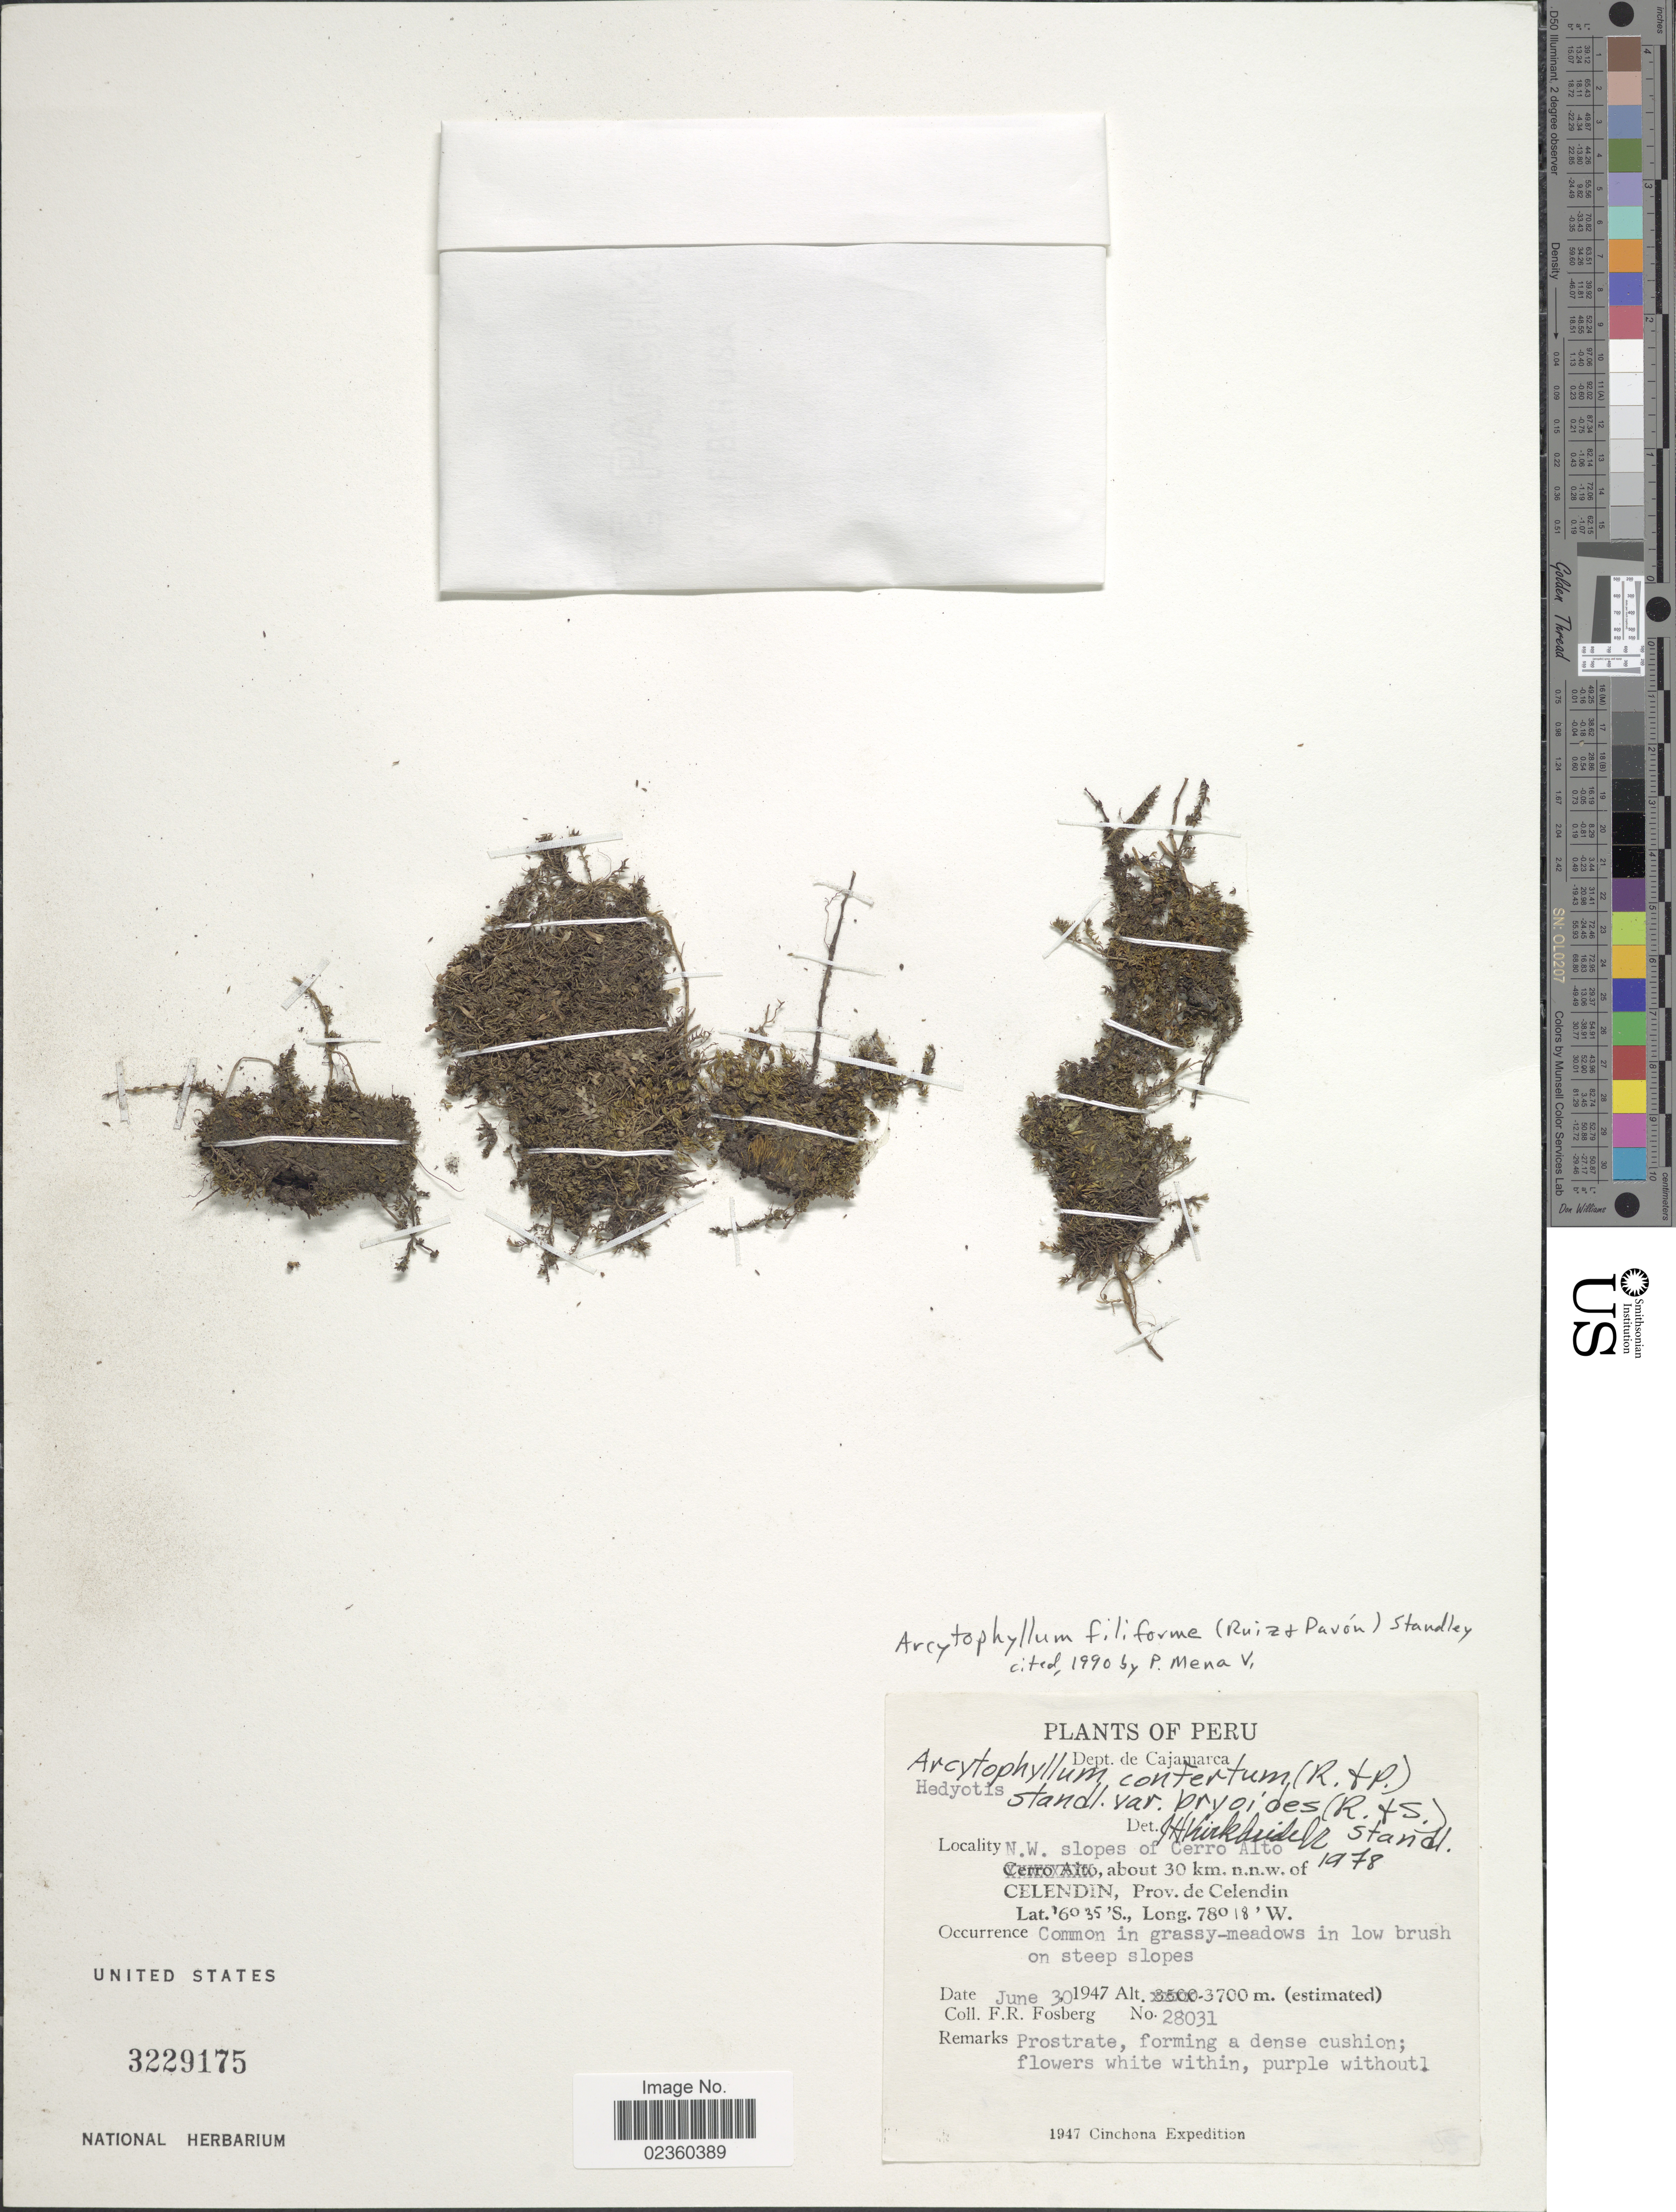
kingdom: Plantae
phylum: Tracheophyta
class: Magnoliopsida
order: Gentianales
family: Rubiaceae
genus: Arcytophyllum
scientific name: Arcytophyllum filiforme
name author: (Ruiz & Pav.) Standl.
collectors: F. R. Fosberg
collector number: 28031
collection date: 1947-06-30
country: Peru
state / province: Cajamarca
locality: Dept. de Cajamarca, N.W. slopes of Cerro Alto, about 30 km n.n.w. of Celendin, Prov. de Celendin, Common in grassy-meadows in low brush on steep slopes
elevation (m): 3700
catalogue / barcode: US 3229175